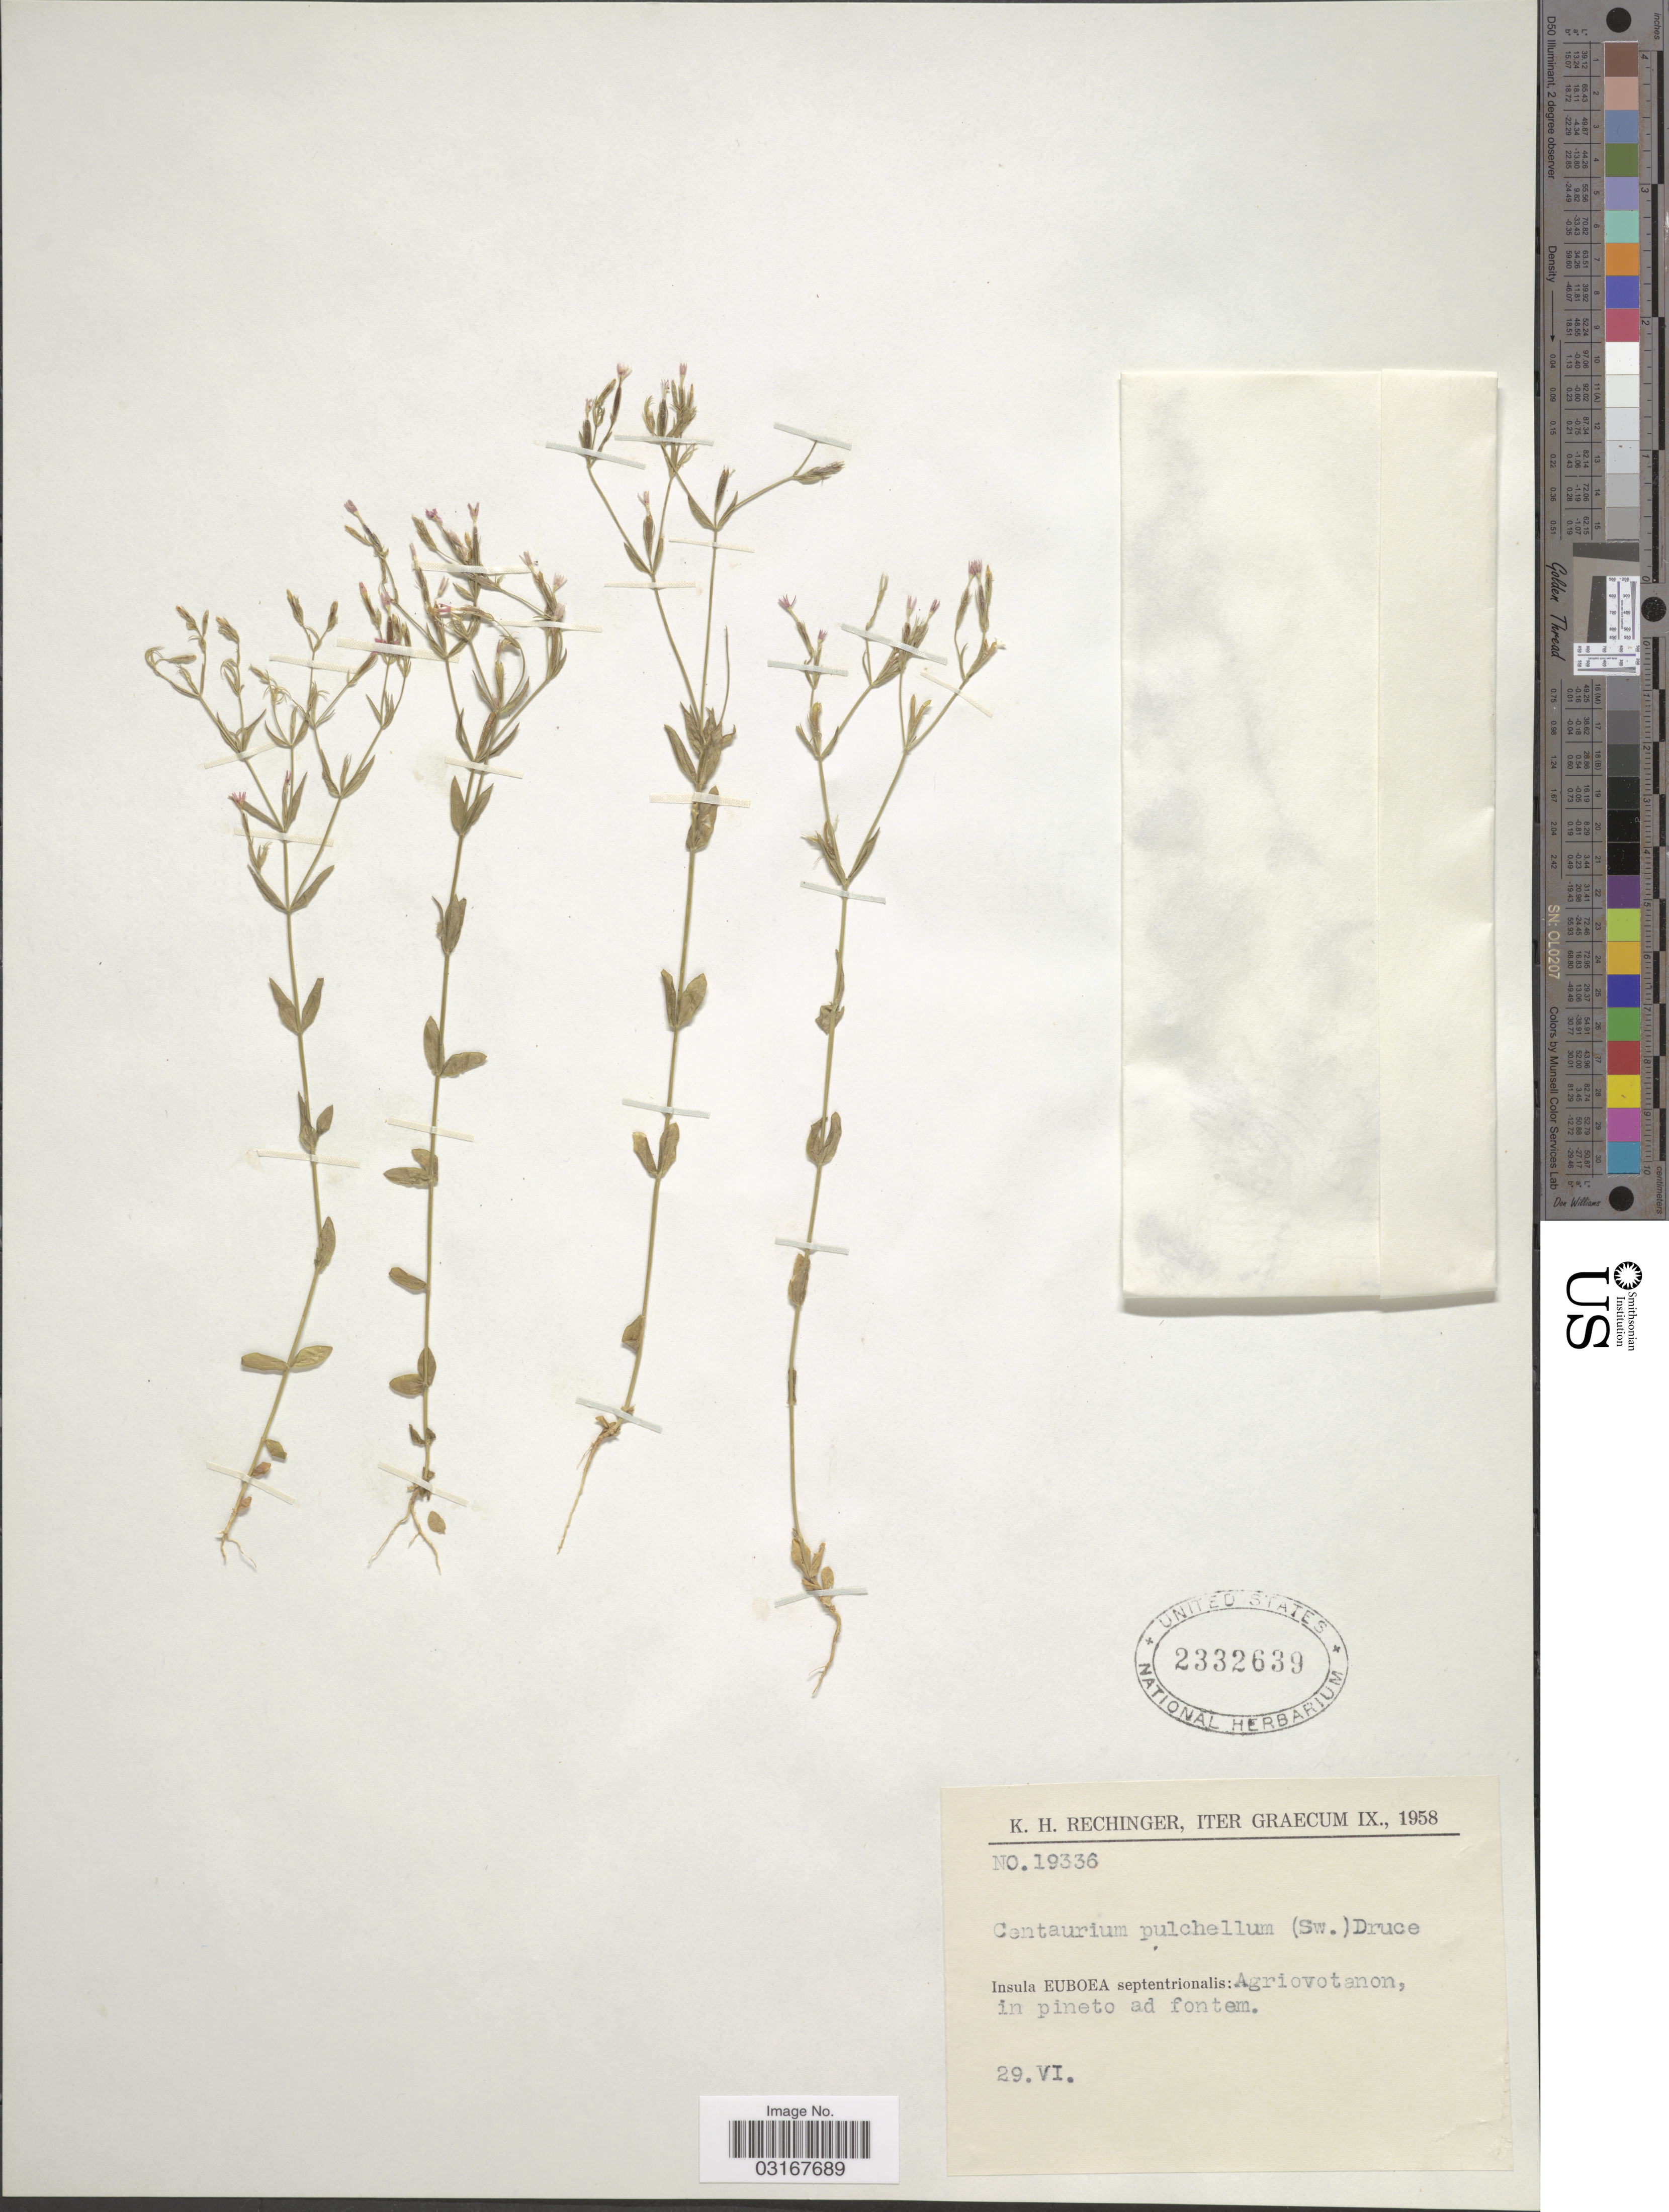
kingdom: Plantae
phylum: Tracheophyta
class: Magnoliopsida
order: Gentianales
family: Gentianaceae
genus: Centaurium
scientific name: Centaurium pulchellum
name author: (Sw.) Druce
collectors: K. H. Rechinger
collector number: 19336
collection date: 1958-06-29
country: Greece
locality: Insula Euboea septentrionalis: Agriovotanon, in pineto ad fontem.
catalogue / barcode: US 2332639